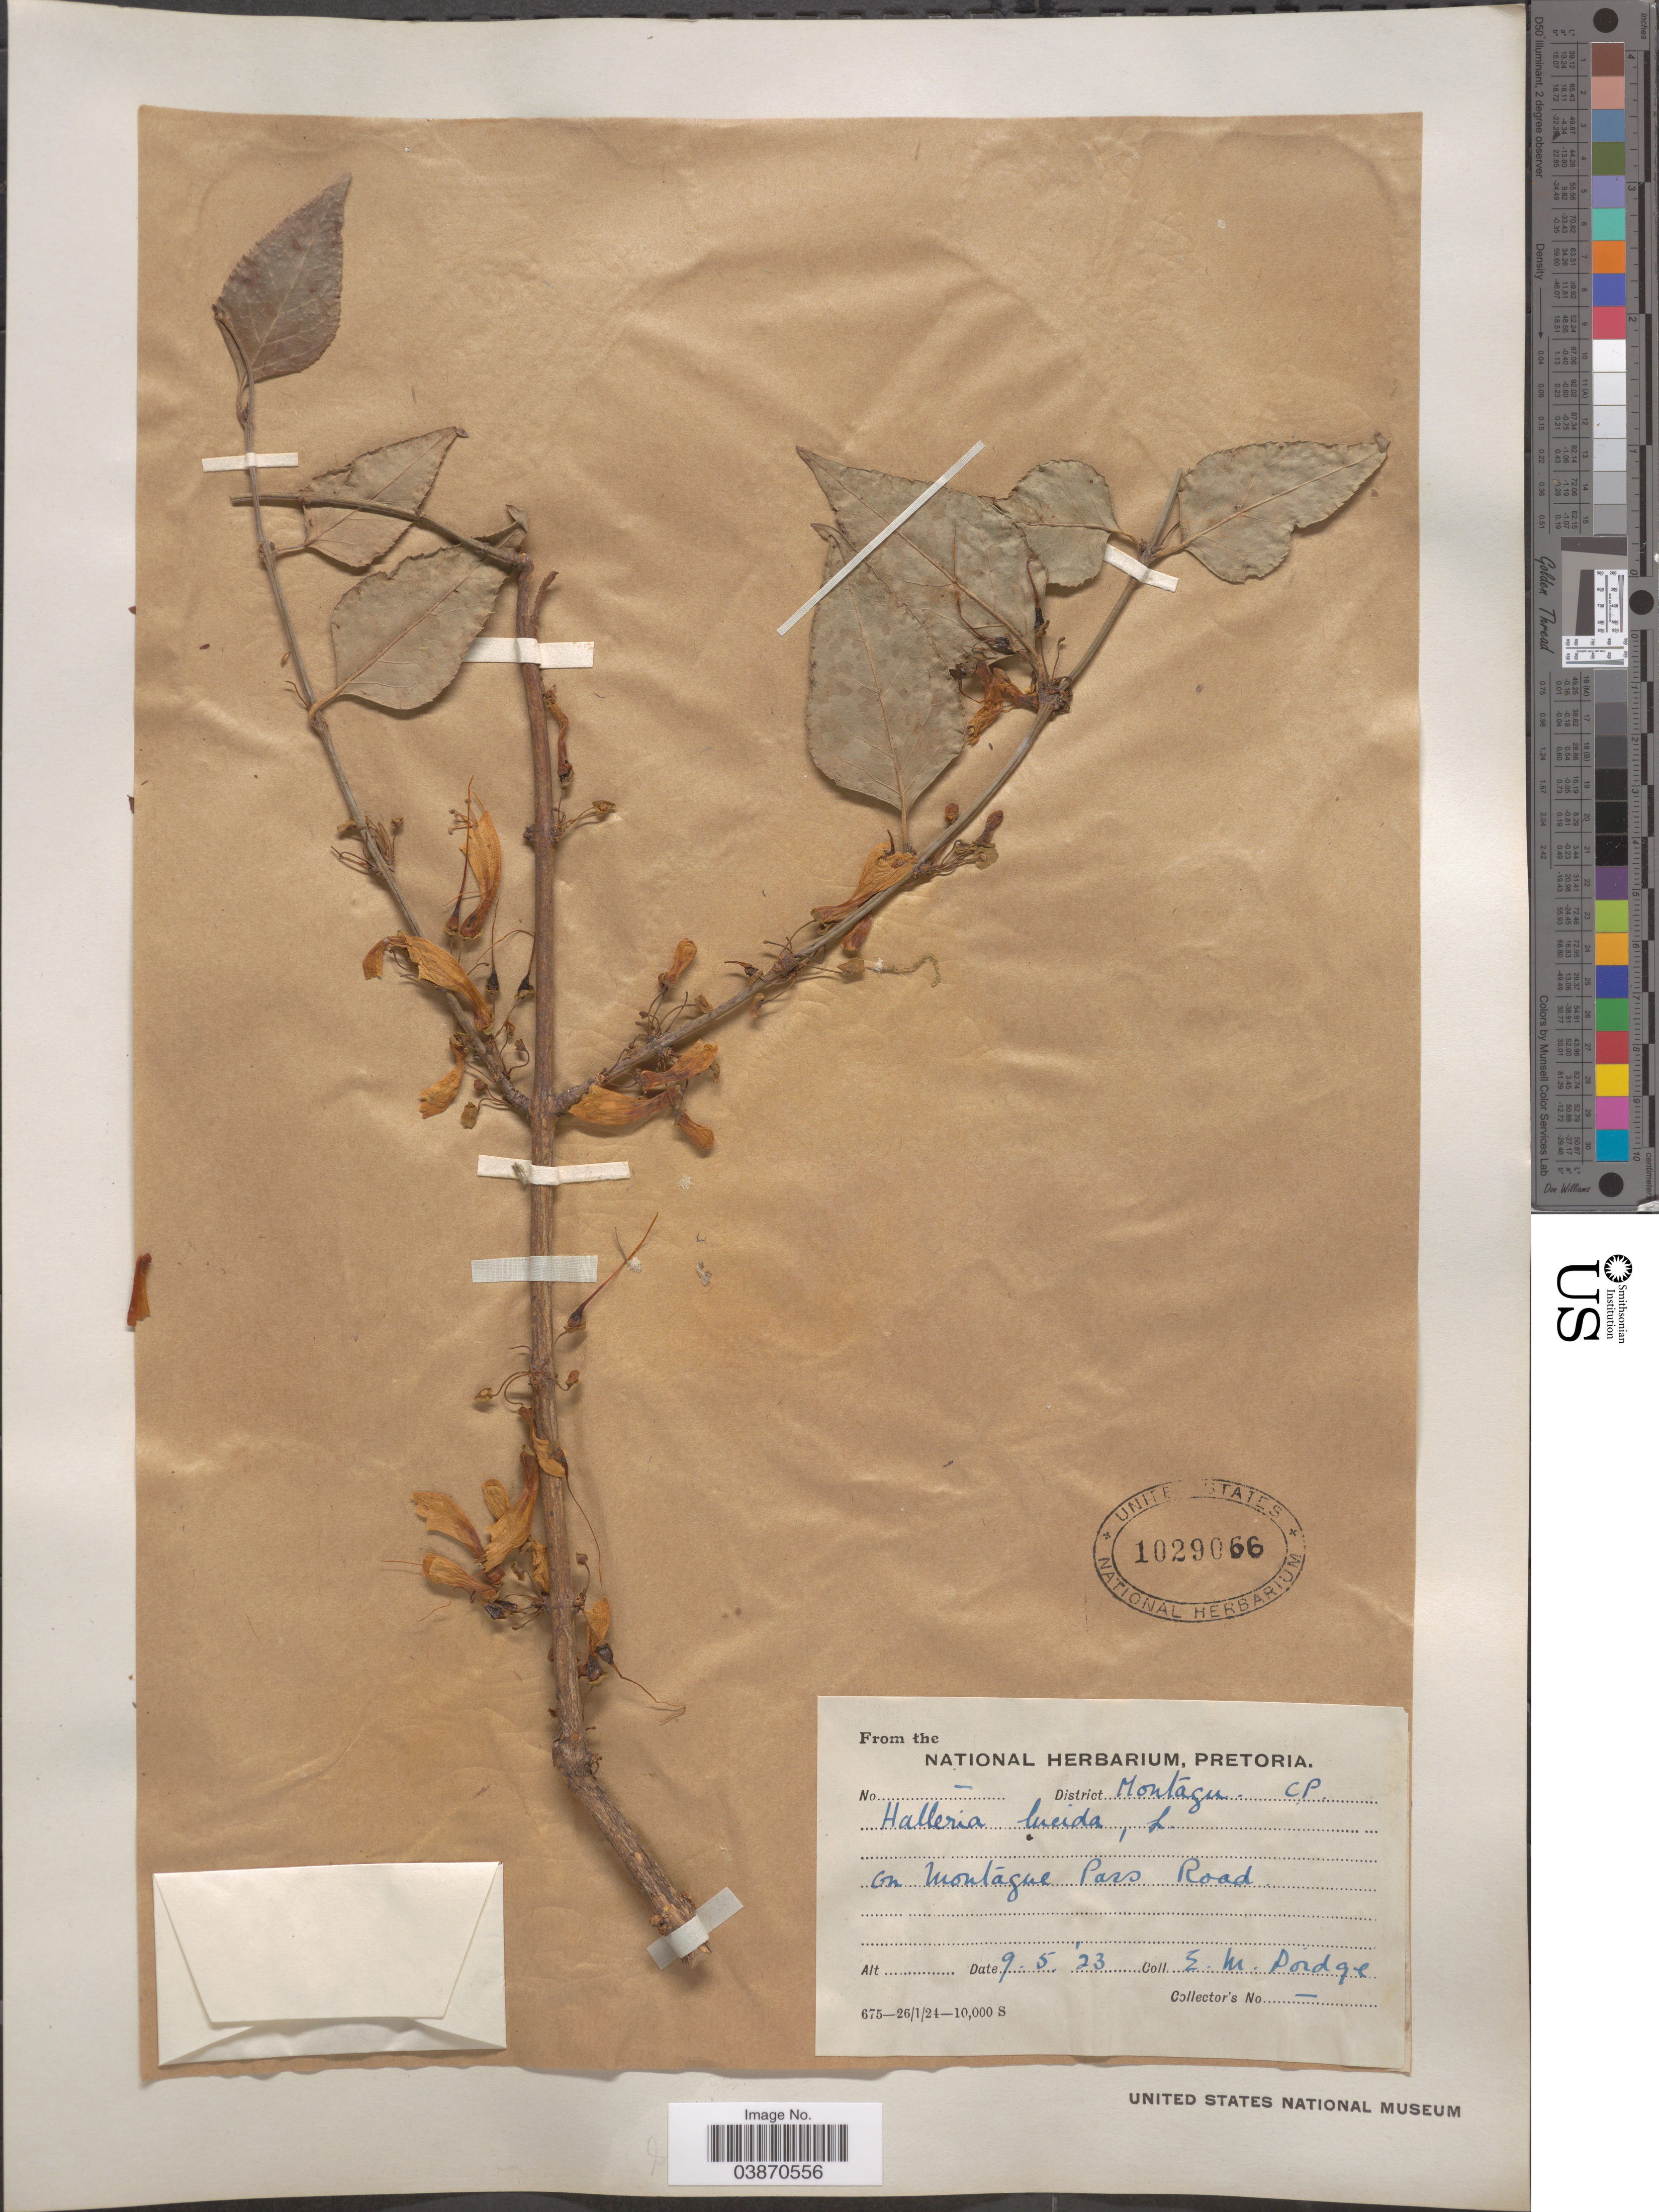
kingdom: Plantae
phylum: Tracheophyta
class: Magnoliopsida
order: Lamiales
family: Stilbaceae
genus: Halleria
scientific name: Halleria lucida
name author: L.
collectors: E. Doidge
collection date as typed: Transcribed d/m/y: 9/5/23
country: South Africa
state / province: Western Cape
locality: District Montagu. CP. On Montague Pass Road.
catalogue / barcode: US 1029066